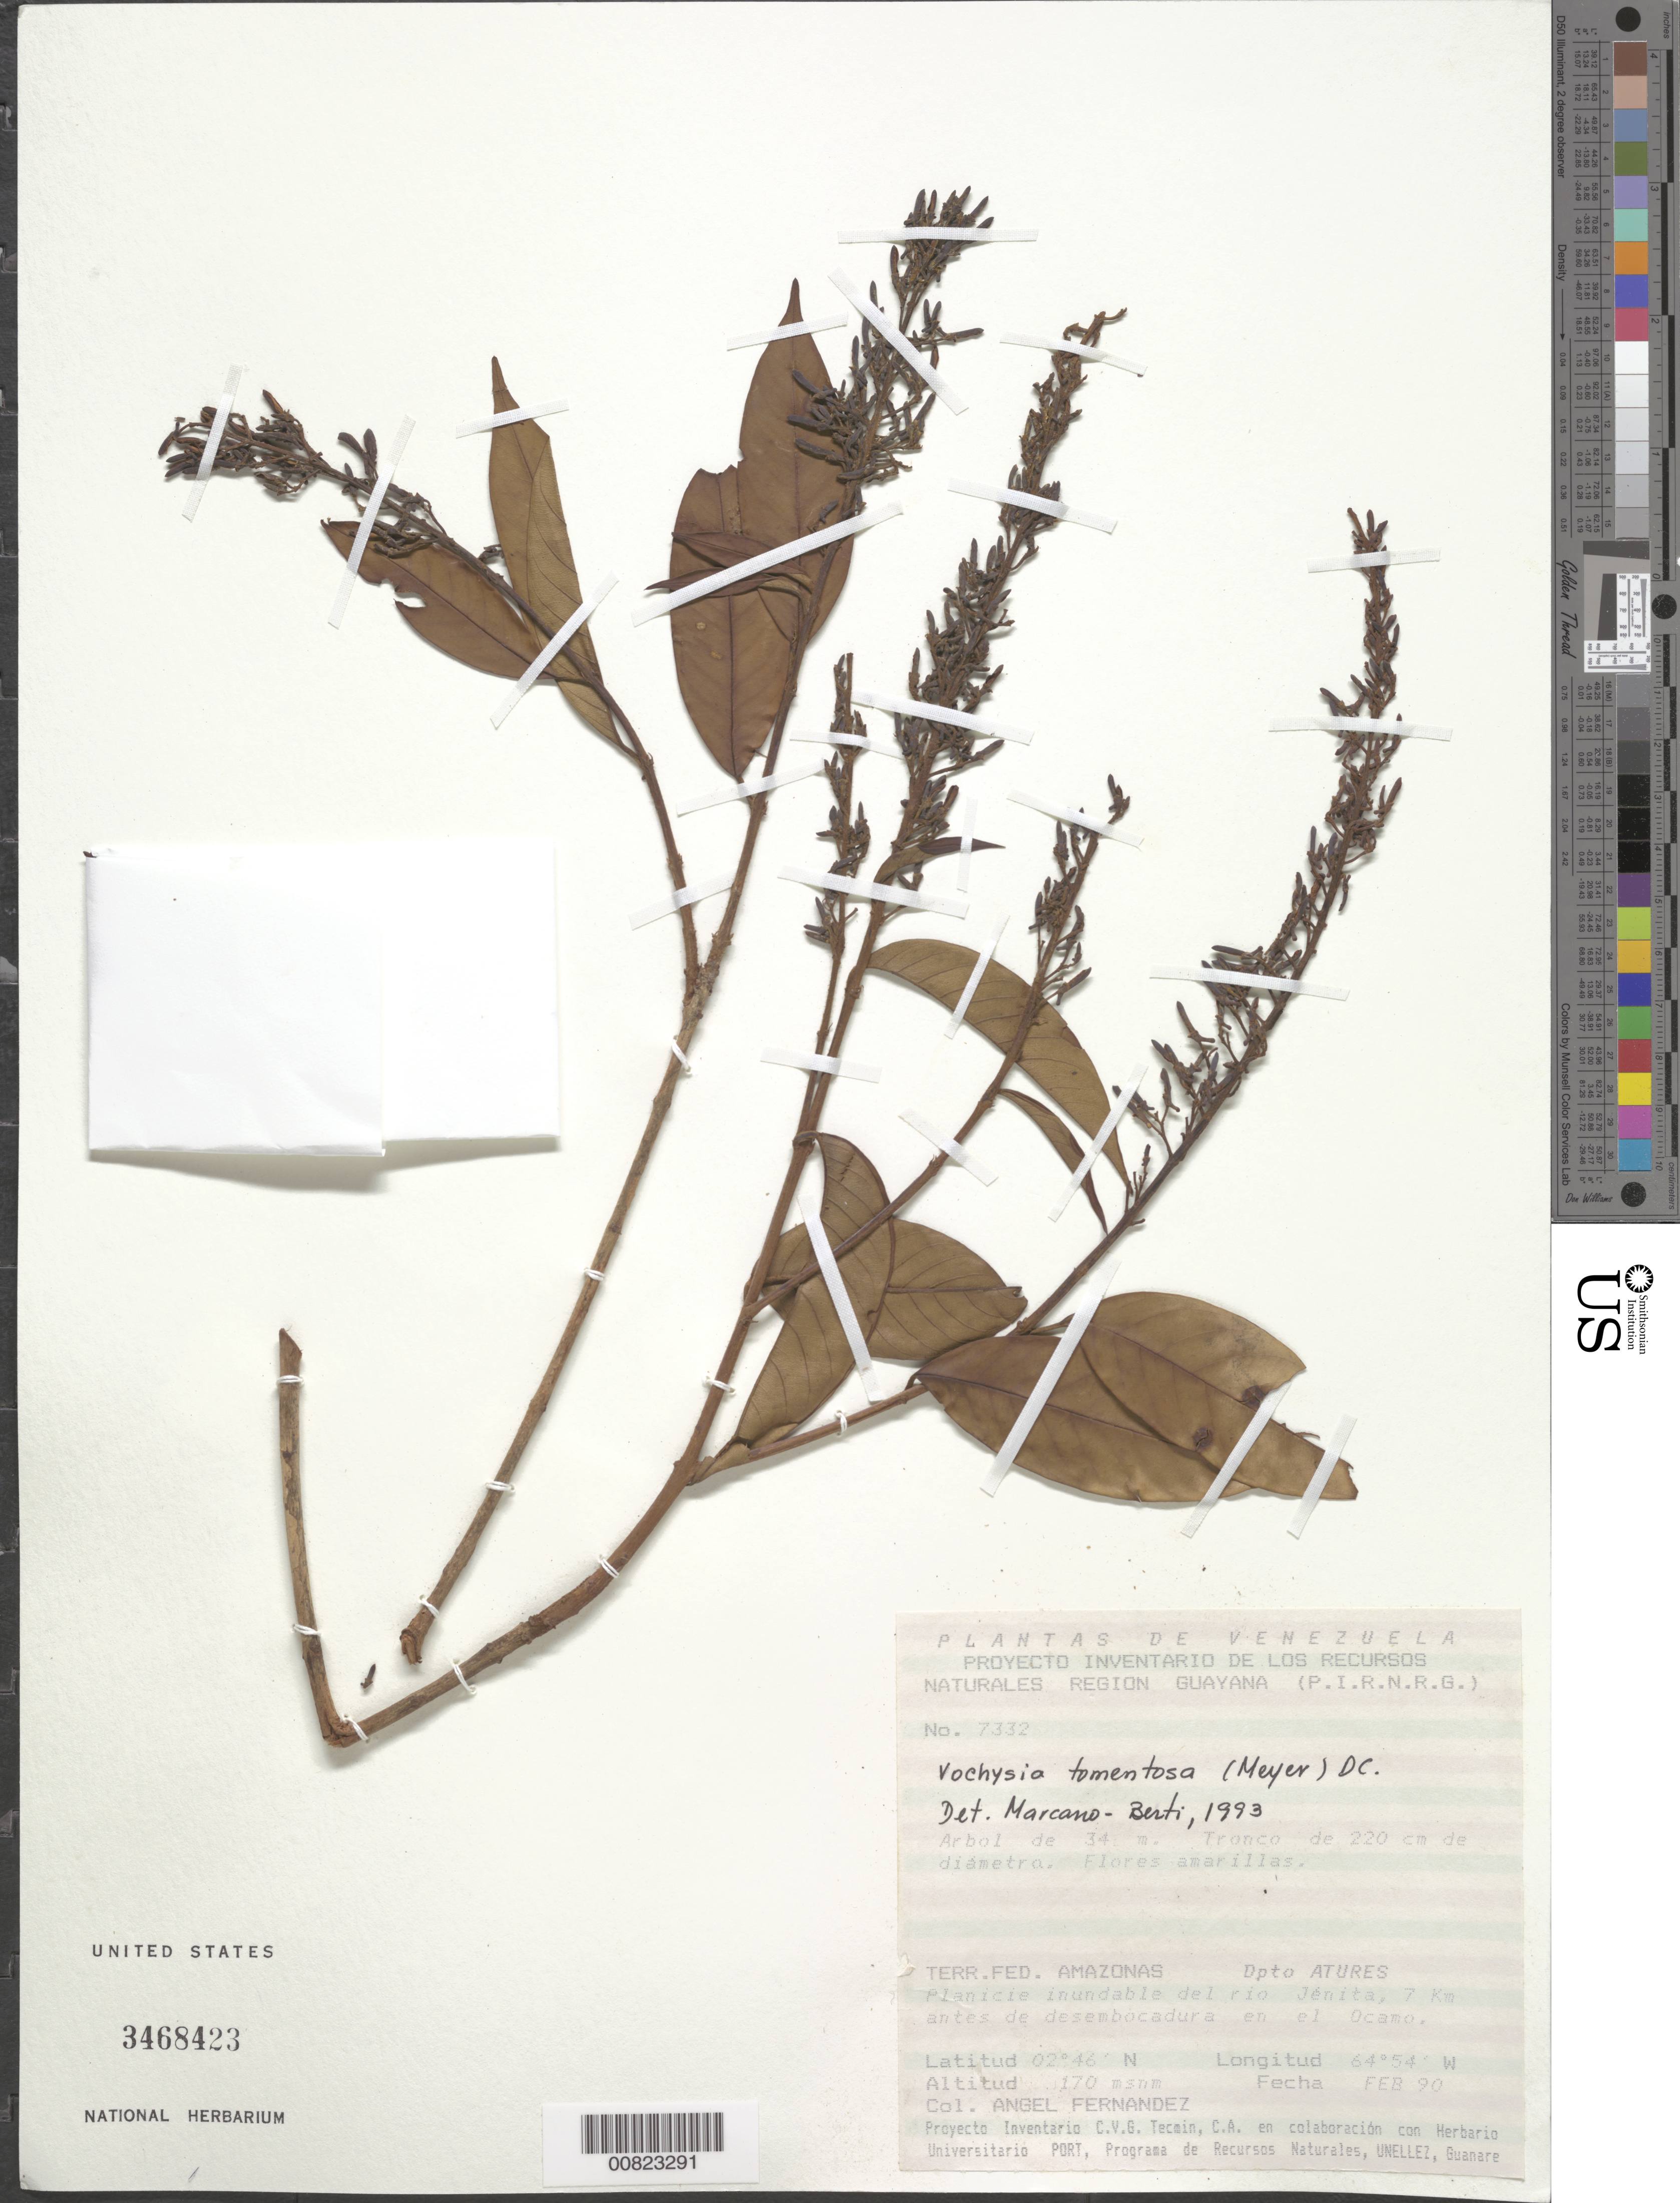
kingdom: Plantae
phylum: Tracheophyta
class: Magnoliopsida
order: Myrtales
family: Vochysiaceae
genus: Vochysia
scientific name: Vochysia tomentosa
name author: (G. Mey.) DC.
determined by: Marcano-Berti, L.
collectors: A. Fernández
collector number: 7332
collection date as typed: Feb-90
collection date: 1990-02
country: Venezuela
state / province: Amazonas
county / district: Atures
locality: Río Jenita, 7 km antes de desembocadura en el Río Ocamo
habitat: Planicie inundable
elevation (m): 170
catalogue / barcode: US 3468423